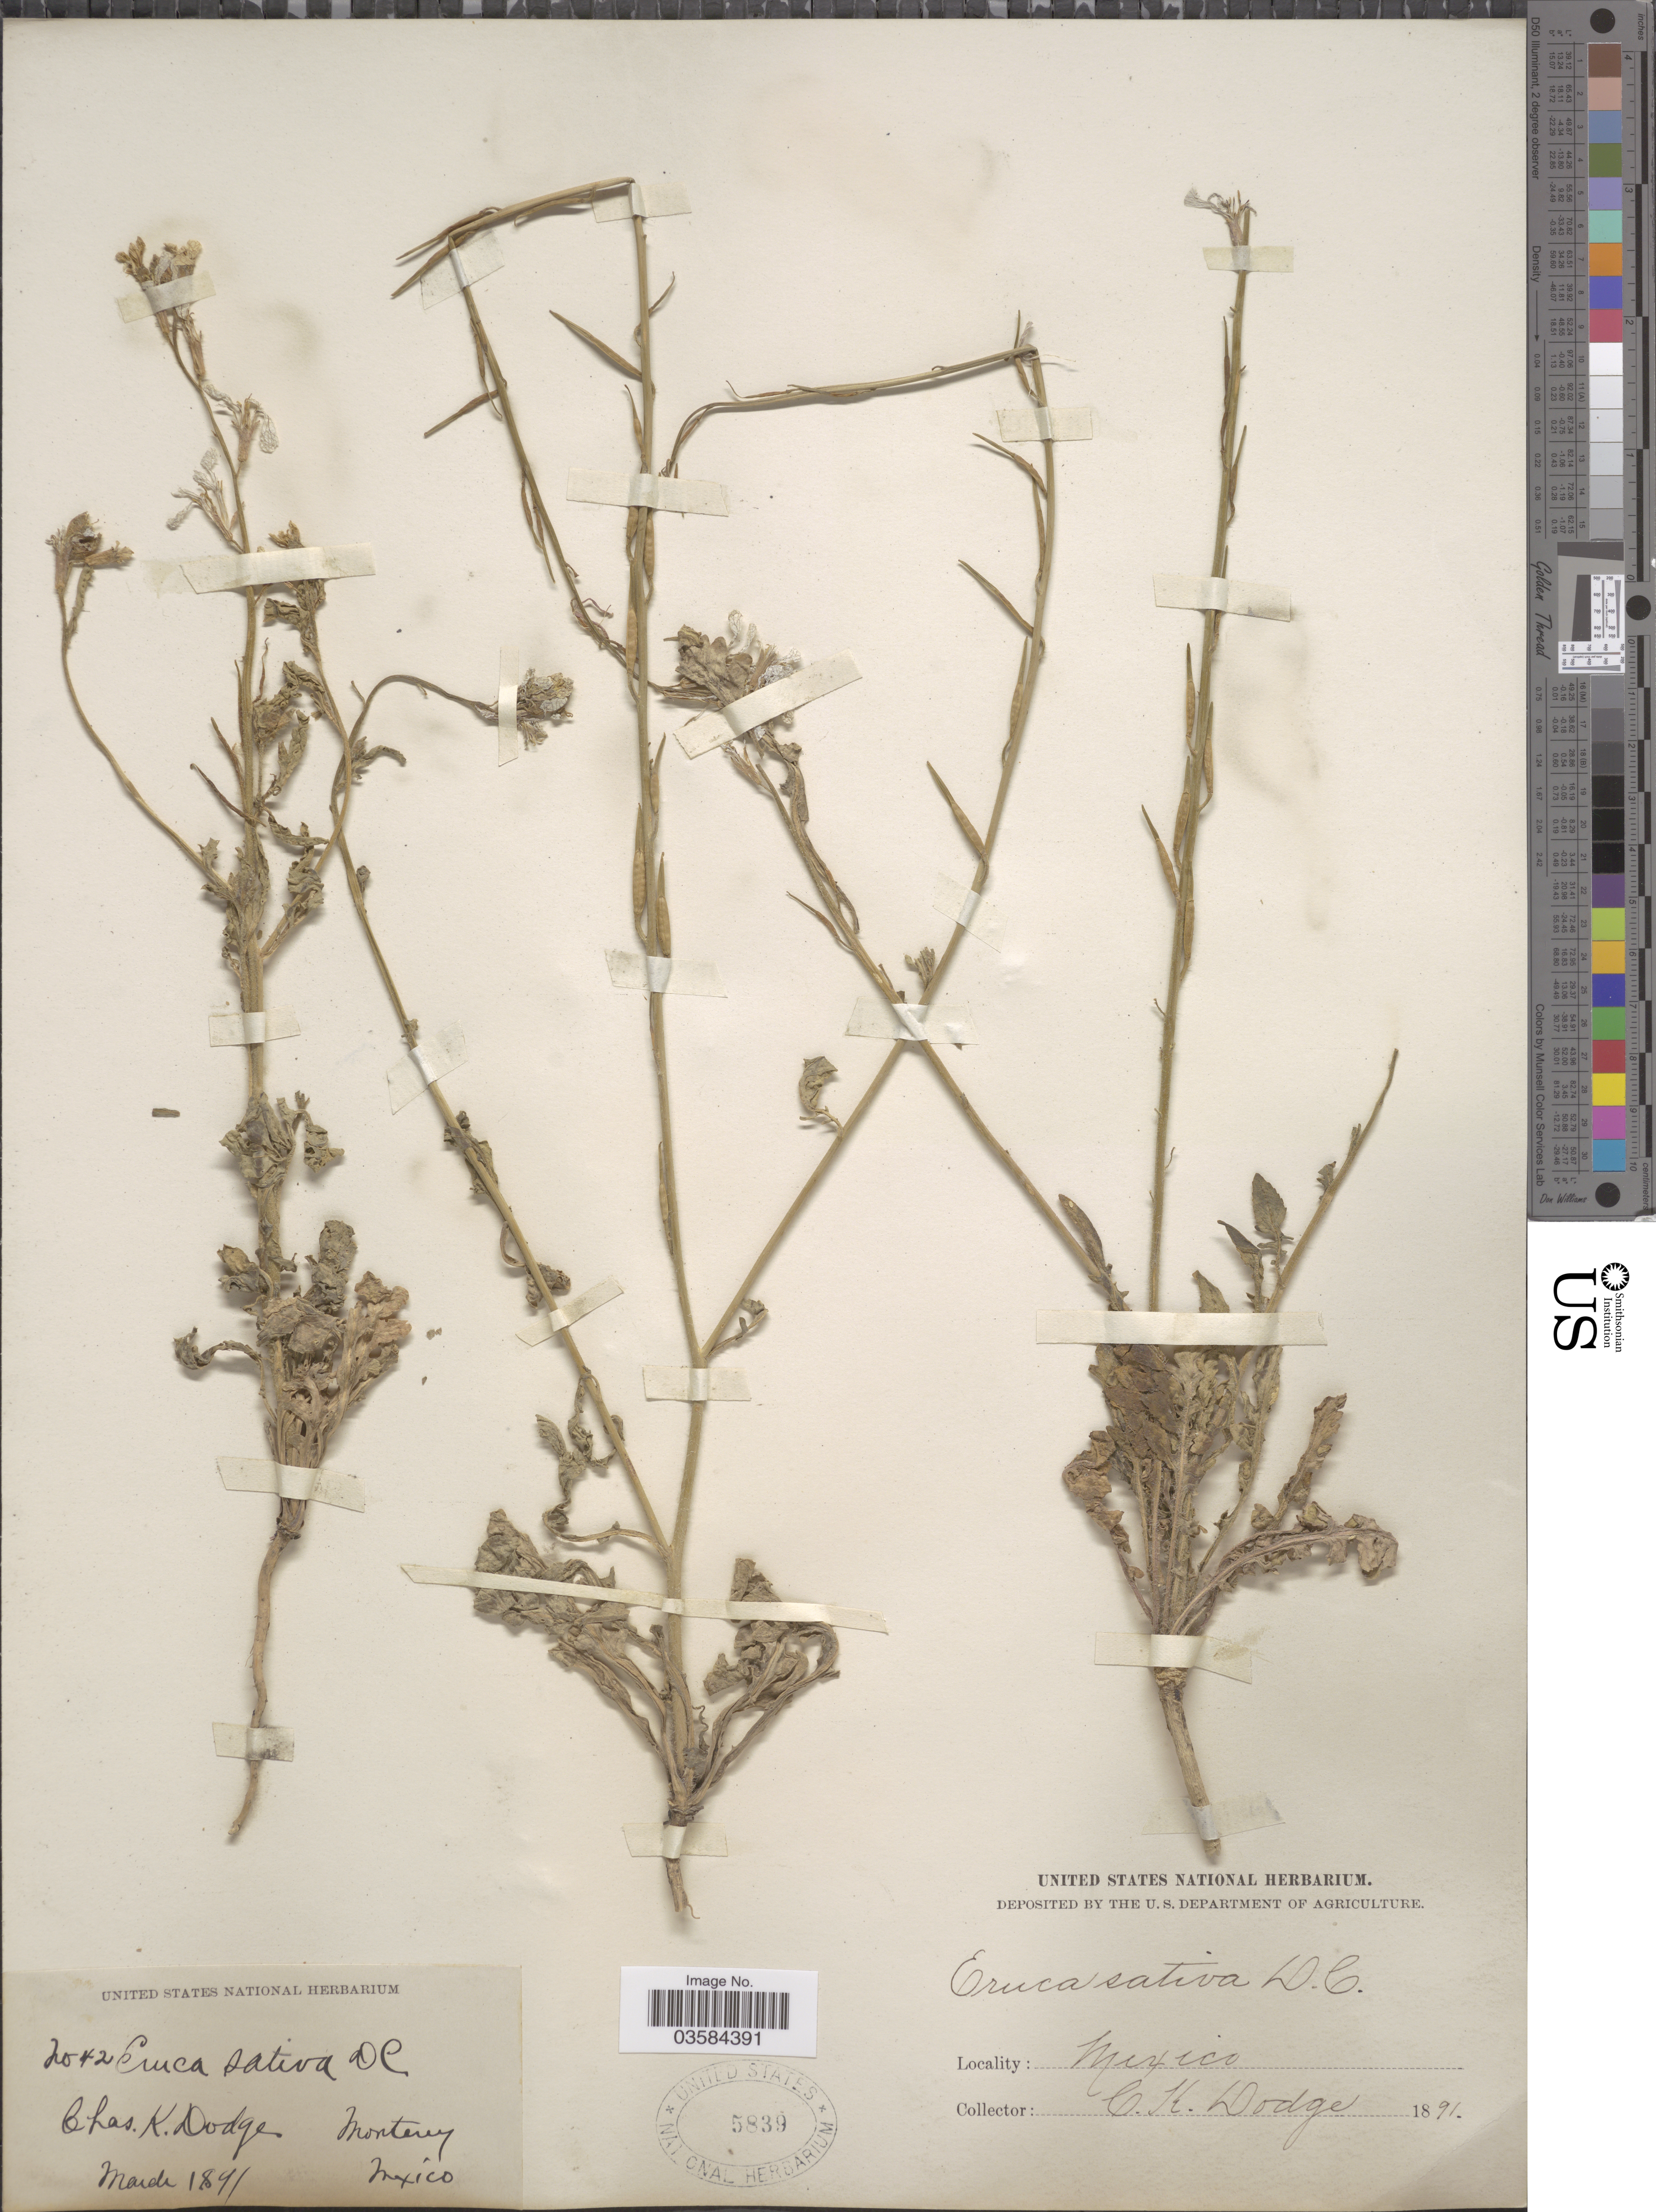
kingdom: Plantae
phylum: Tracheophyta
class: Magnoliopsida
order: Brassicales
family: Brassicaceae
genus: Eruca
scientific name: Eruca sativa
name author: Mill.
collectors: C. K. Dodge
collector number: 42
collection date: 1891-03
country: Mexico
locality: Monterey.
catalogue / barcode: US 5839